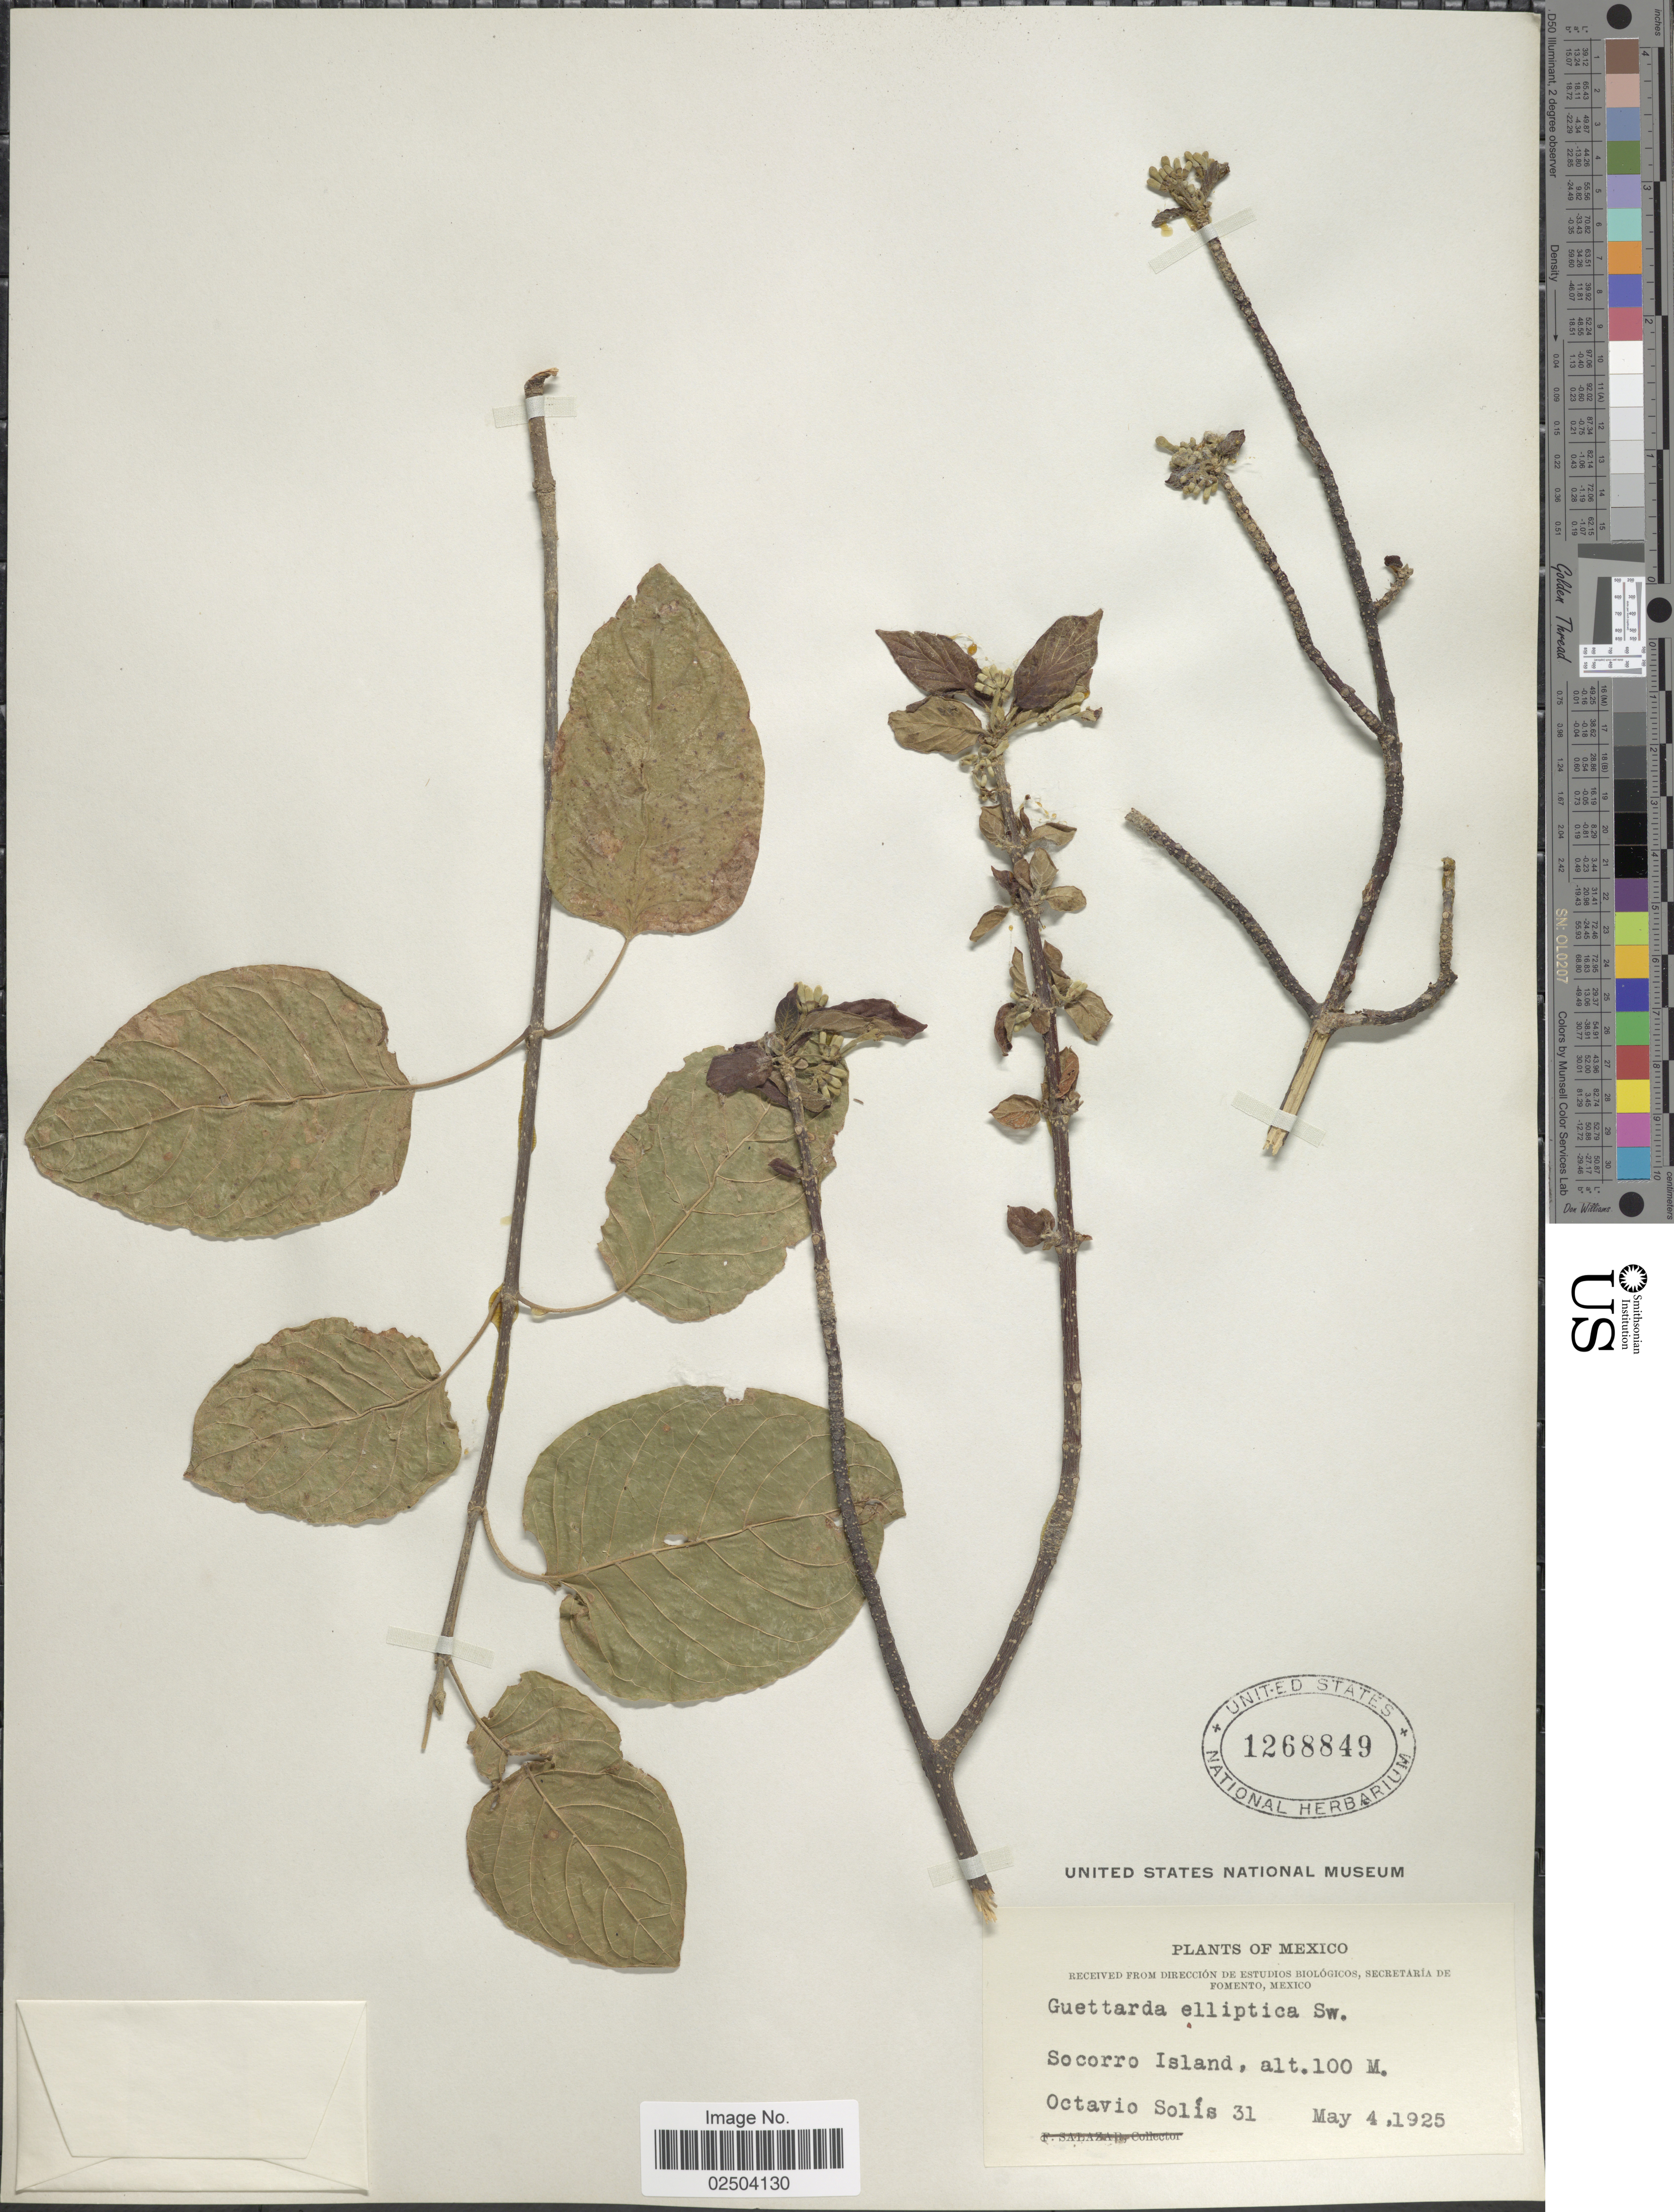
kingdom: Plantae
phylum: Tracheophyta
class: Magnoliopsida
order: Gentianales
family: Rubiaceae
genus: Guettarda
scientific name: Guettarda elliptica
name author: Sw.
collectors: O. Solis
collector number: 31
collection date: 1925-05-04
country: Mexico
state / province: Colima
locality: Socorro Island.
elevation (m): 100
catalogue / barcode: US 1268849